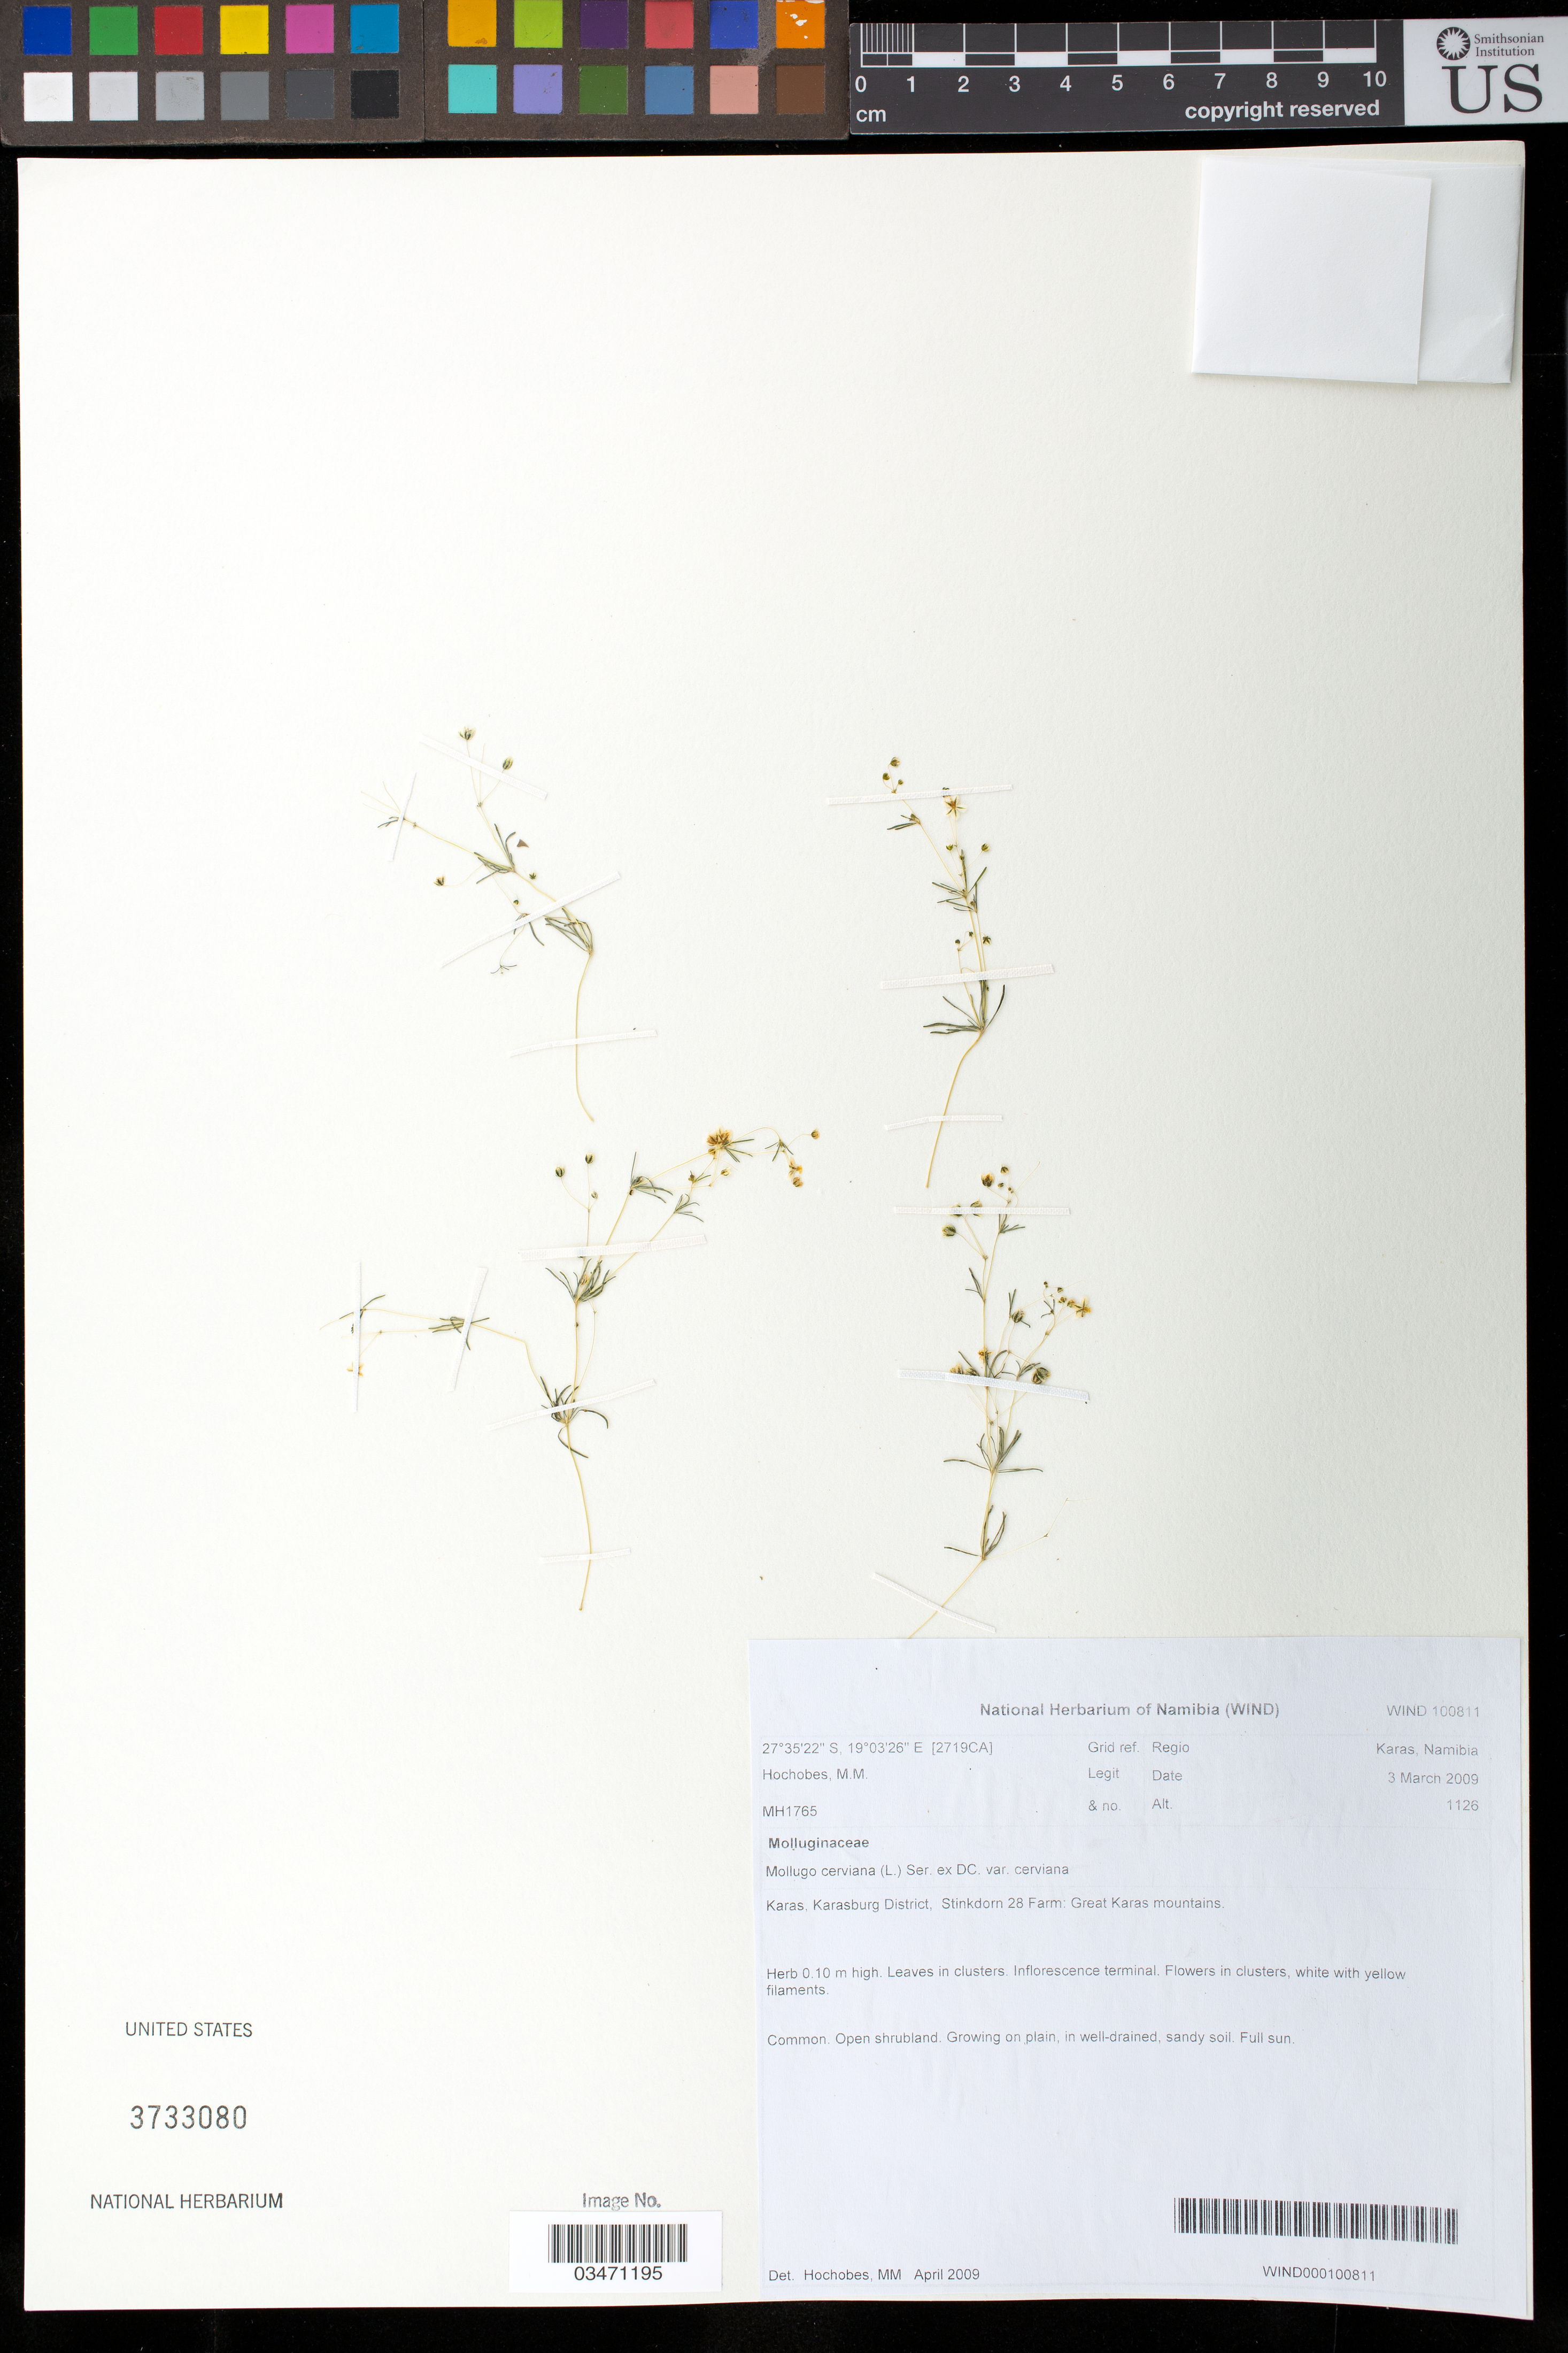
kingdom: Plantae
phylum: Tracheophyta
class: Magnoliopsida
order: Caryophyllales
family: Molluginaceae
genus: Hypertelis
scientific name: Hypertelis cerviana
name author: (L.) Thulin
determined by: Strong, Mark T., (BOT), Smithsonian Institution - National Museum of Natural History (UNITED STATES)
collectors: M. Hochobes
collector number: MH1765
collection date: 2009-03-03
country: Namibia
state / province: Karas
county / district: Karasburg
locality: Stinkdorn 28 Farm, Great Karas Mts.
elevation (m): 1126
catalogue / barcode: US 3733080